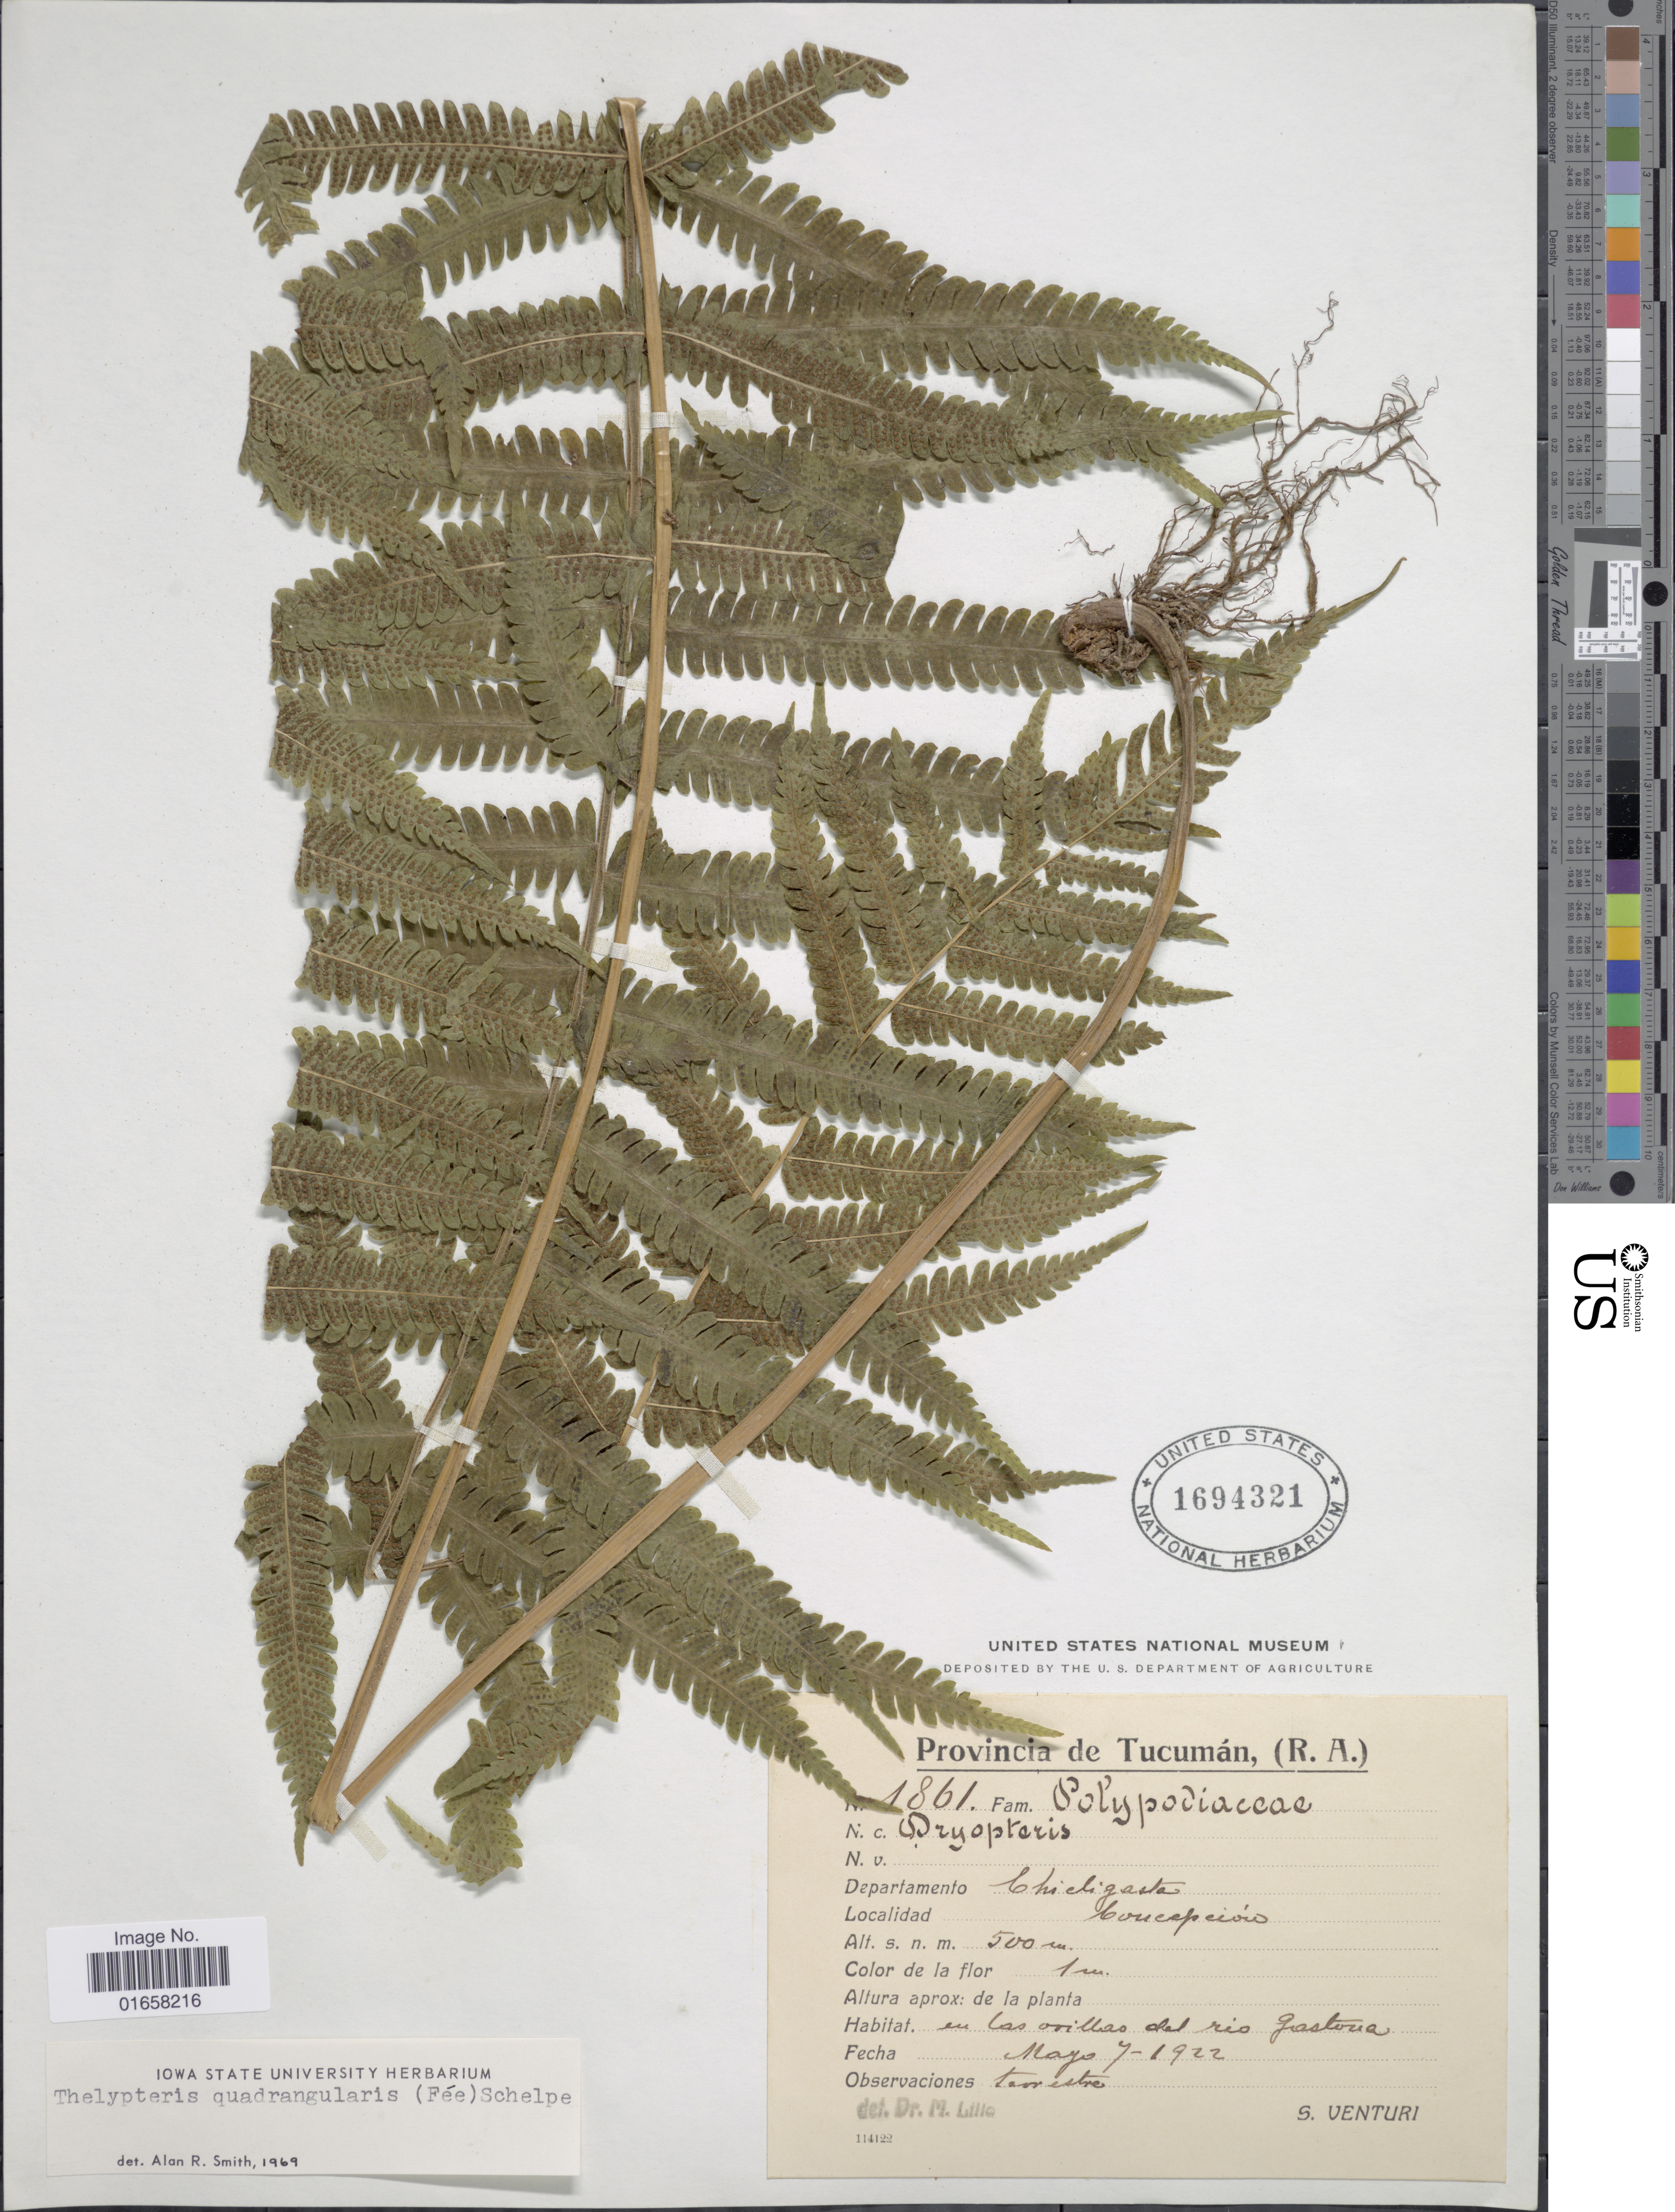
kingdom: Plantae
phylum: Tracheophyta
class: Polypodiopsida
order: Polypodiales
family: Thelypteridaceae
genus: Christella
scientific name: Christella hispidula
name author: (Decne.) Holttum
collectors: S. Venturi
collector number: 1861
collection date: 1922-05-07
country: Argentina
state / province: Tucuman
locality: Chiligaste, Bouceprios, R. A.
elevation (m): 500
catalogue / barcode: US 1694321